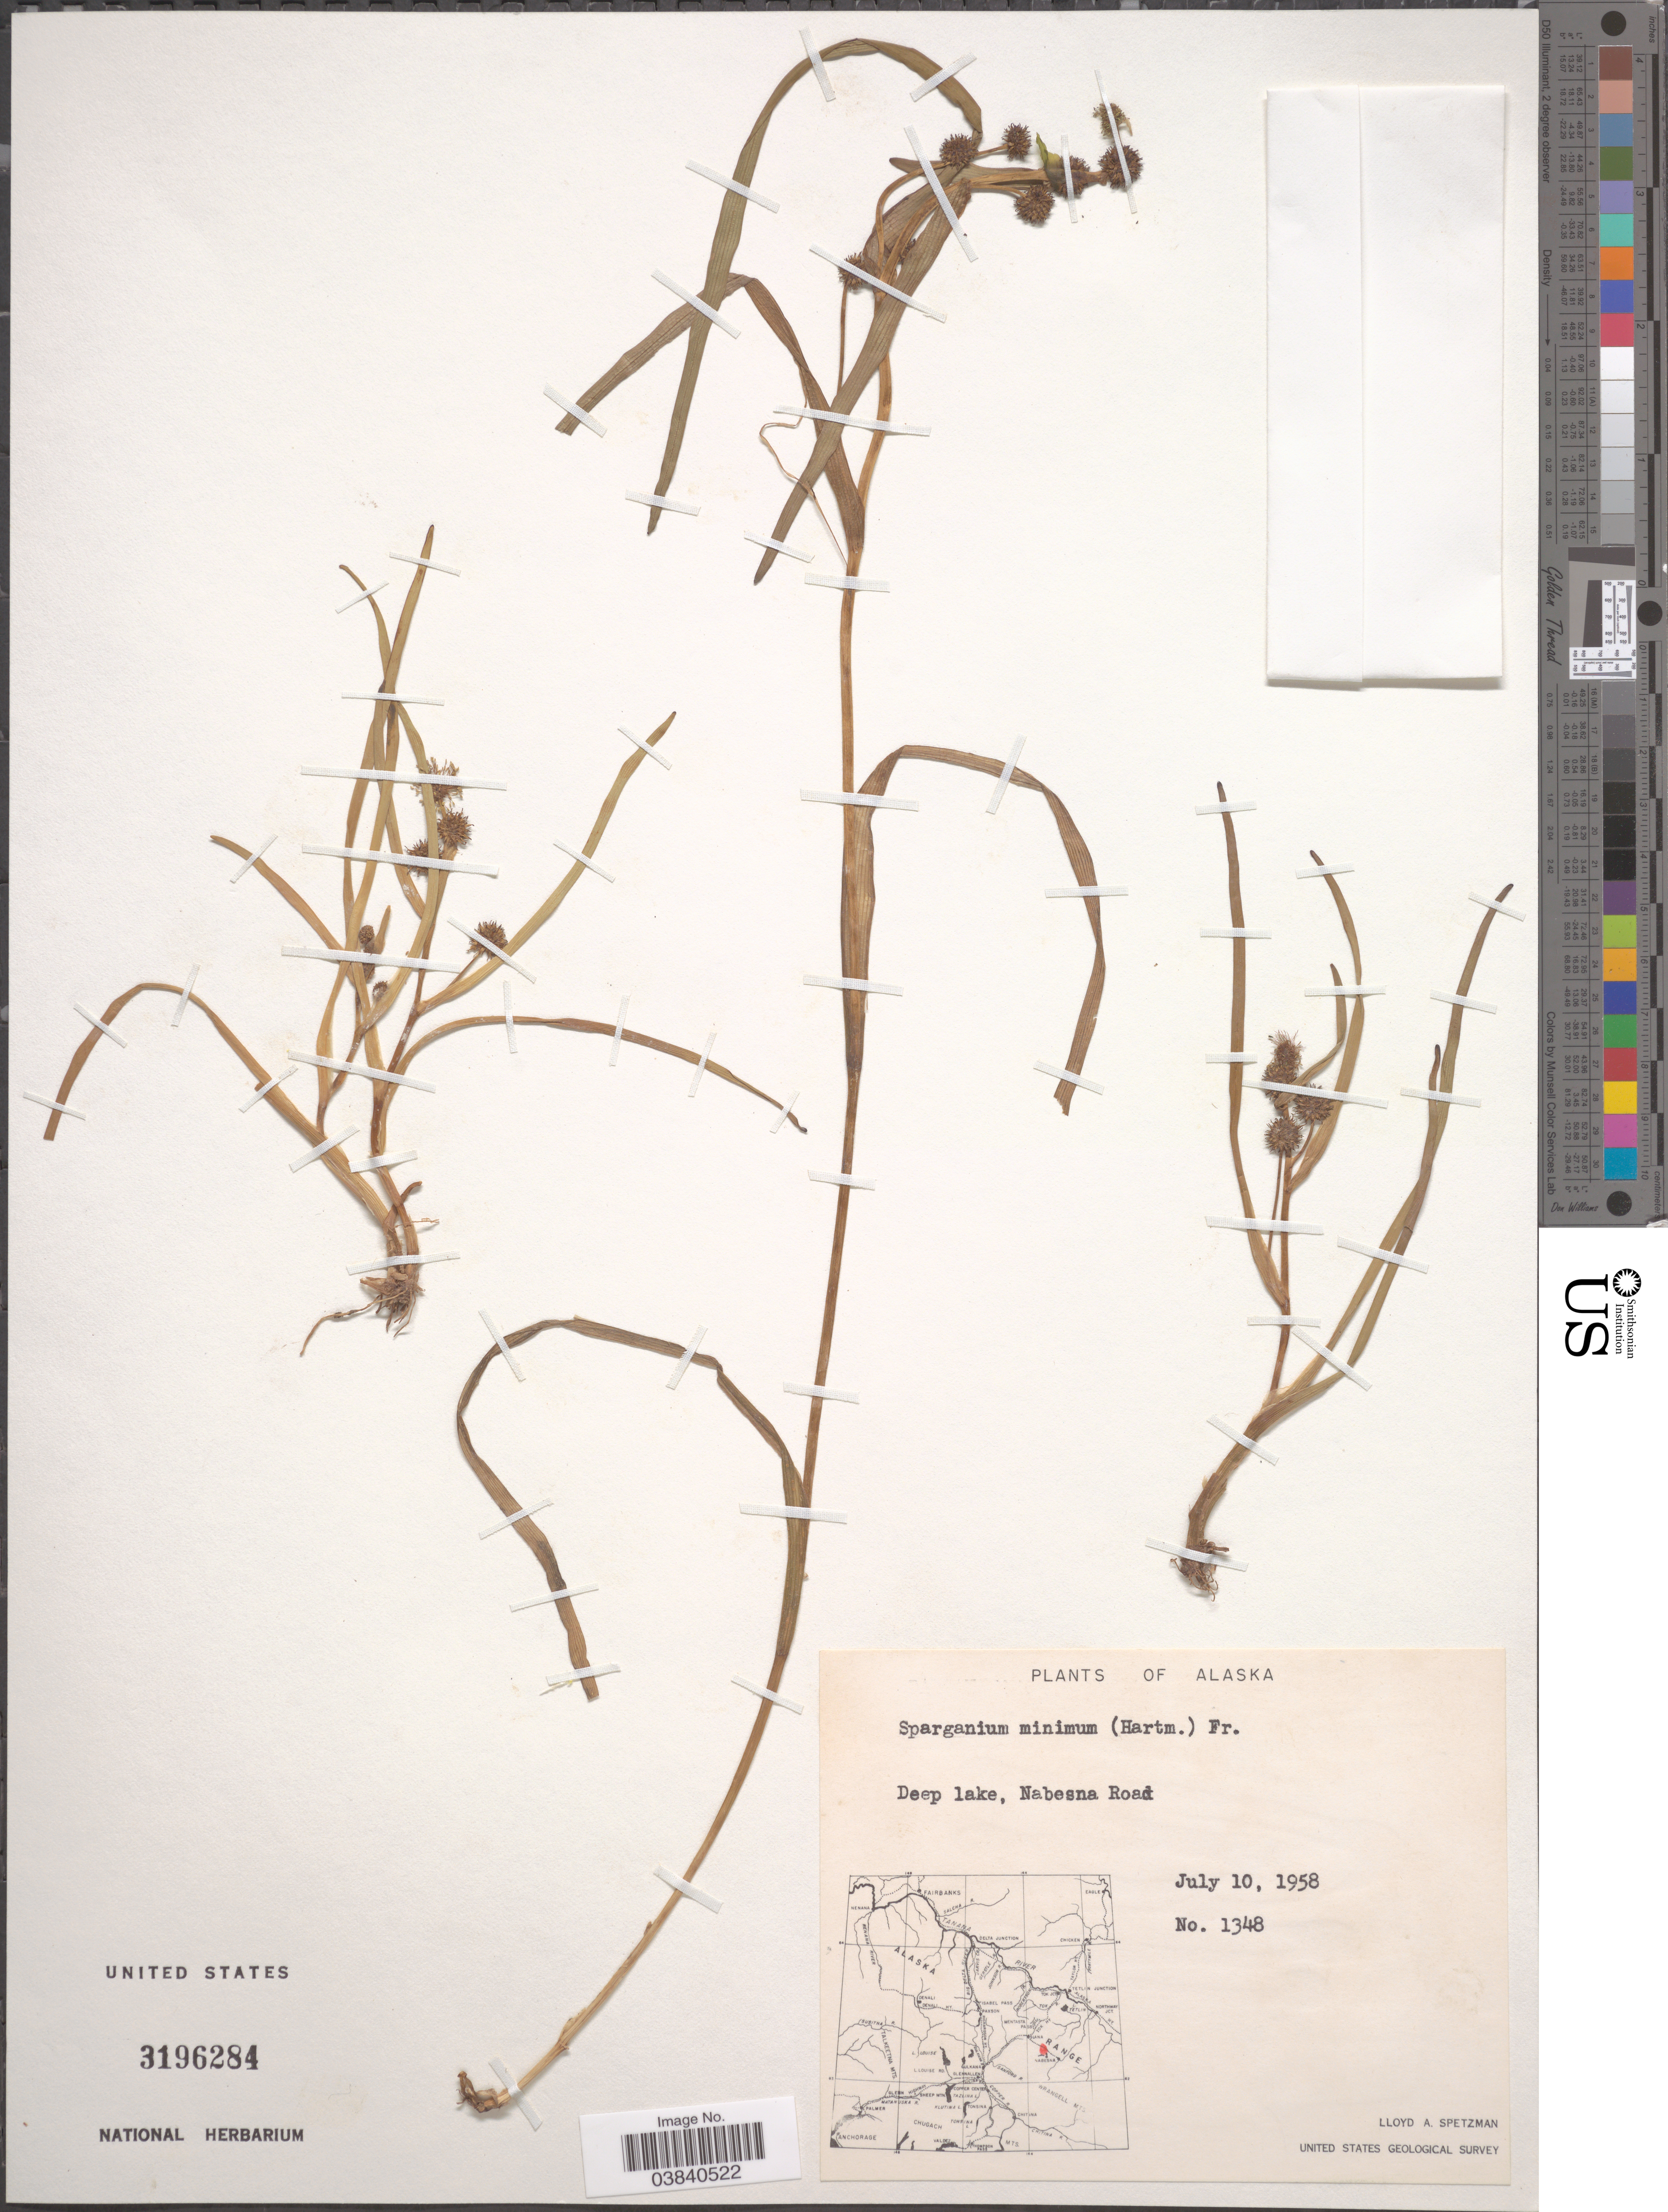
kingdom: Plantae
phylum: Tracheophyta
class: Liliopsida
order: Poales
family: Typhaceae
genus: Sparganium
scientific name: Sparganium minimum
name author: Wallr.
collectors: L. Spetzman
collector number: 1348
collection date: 1958-07-10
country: United States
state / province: Alaska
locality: Deep lake, Nabesna Road.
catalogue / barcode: US 3196284